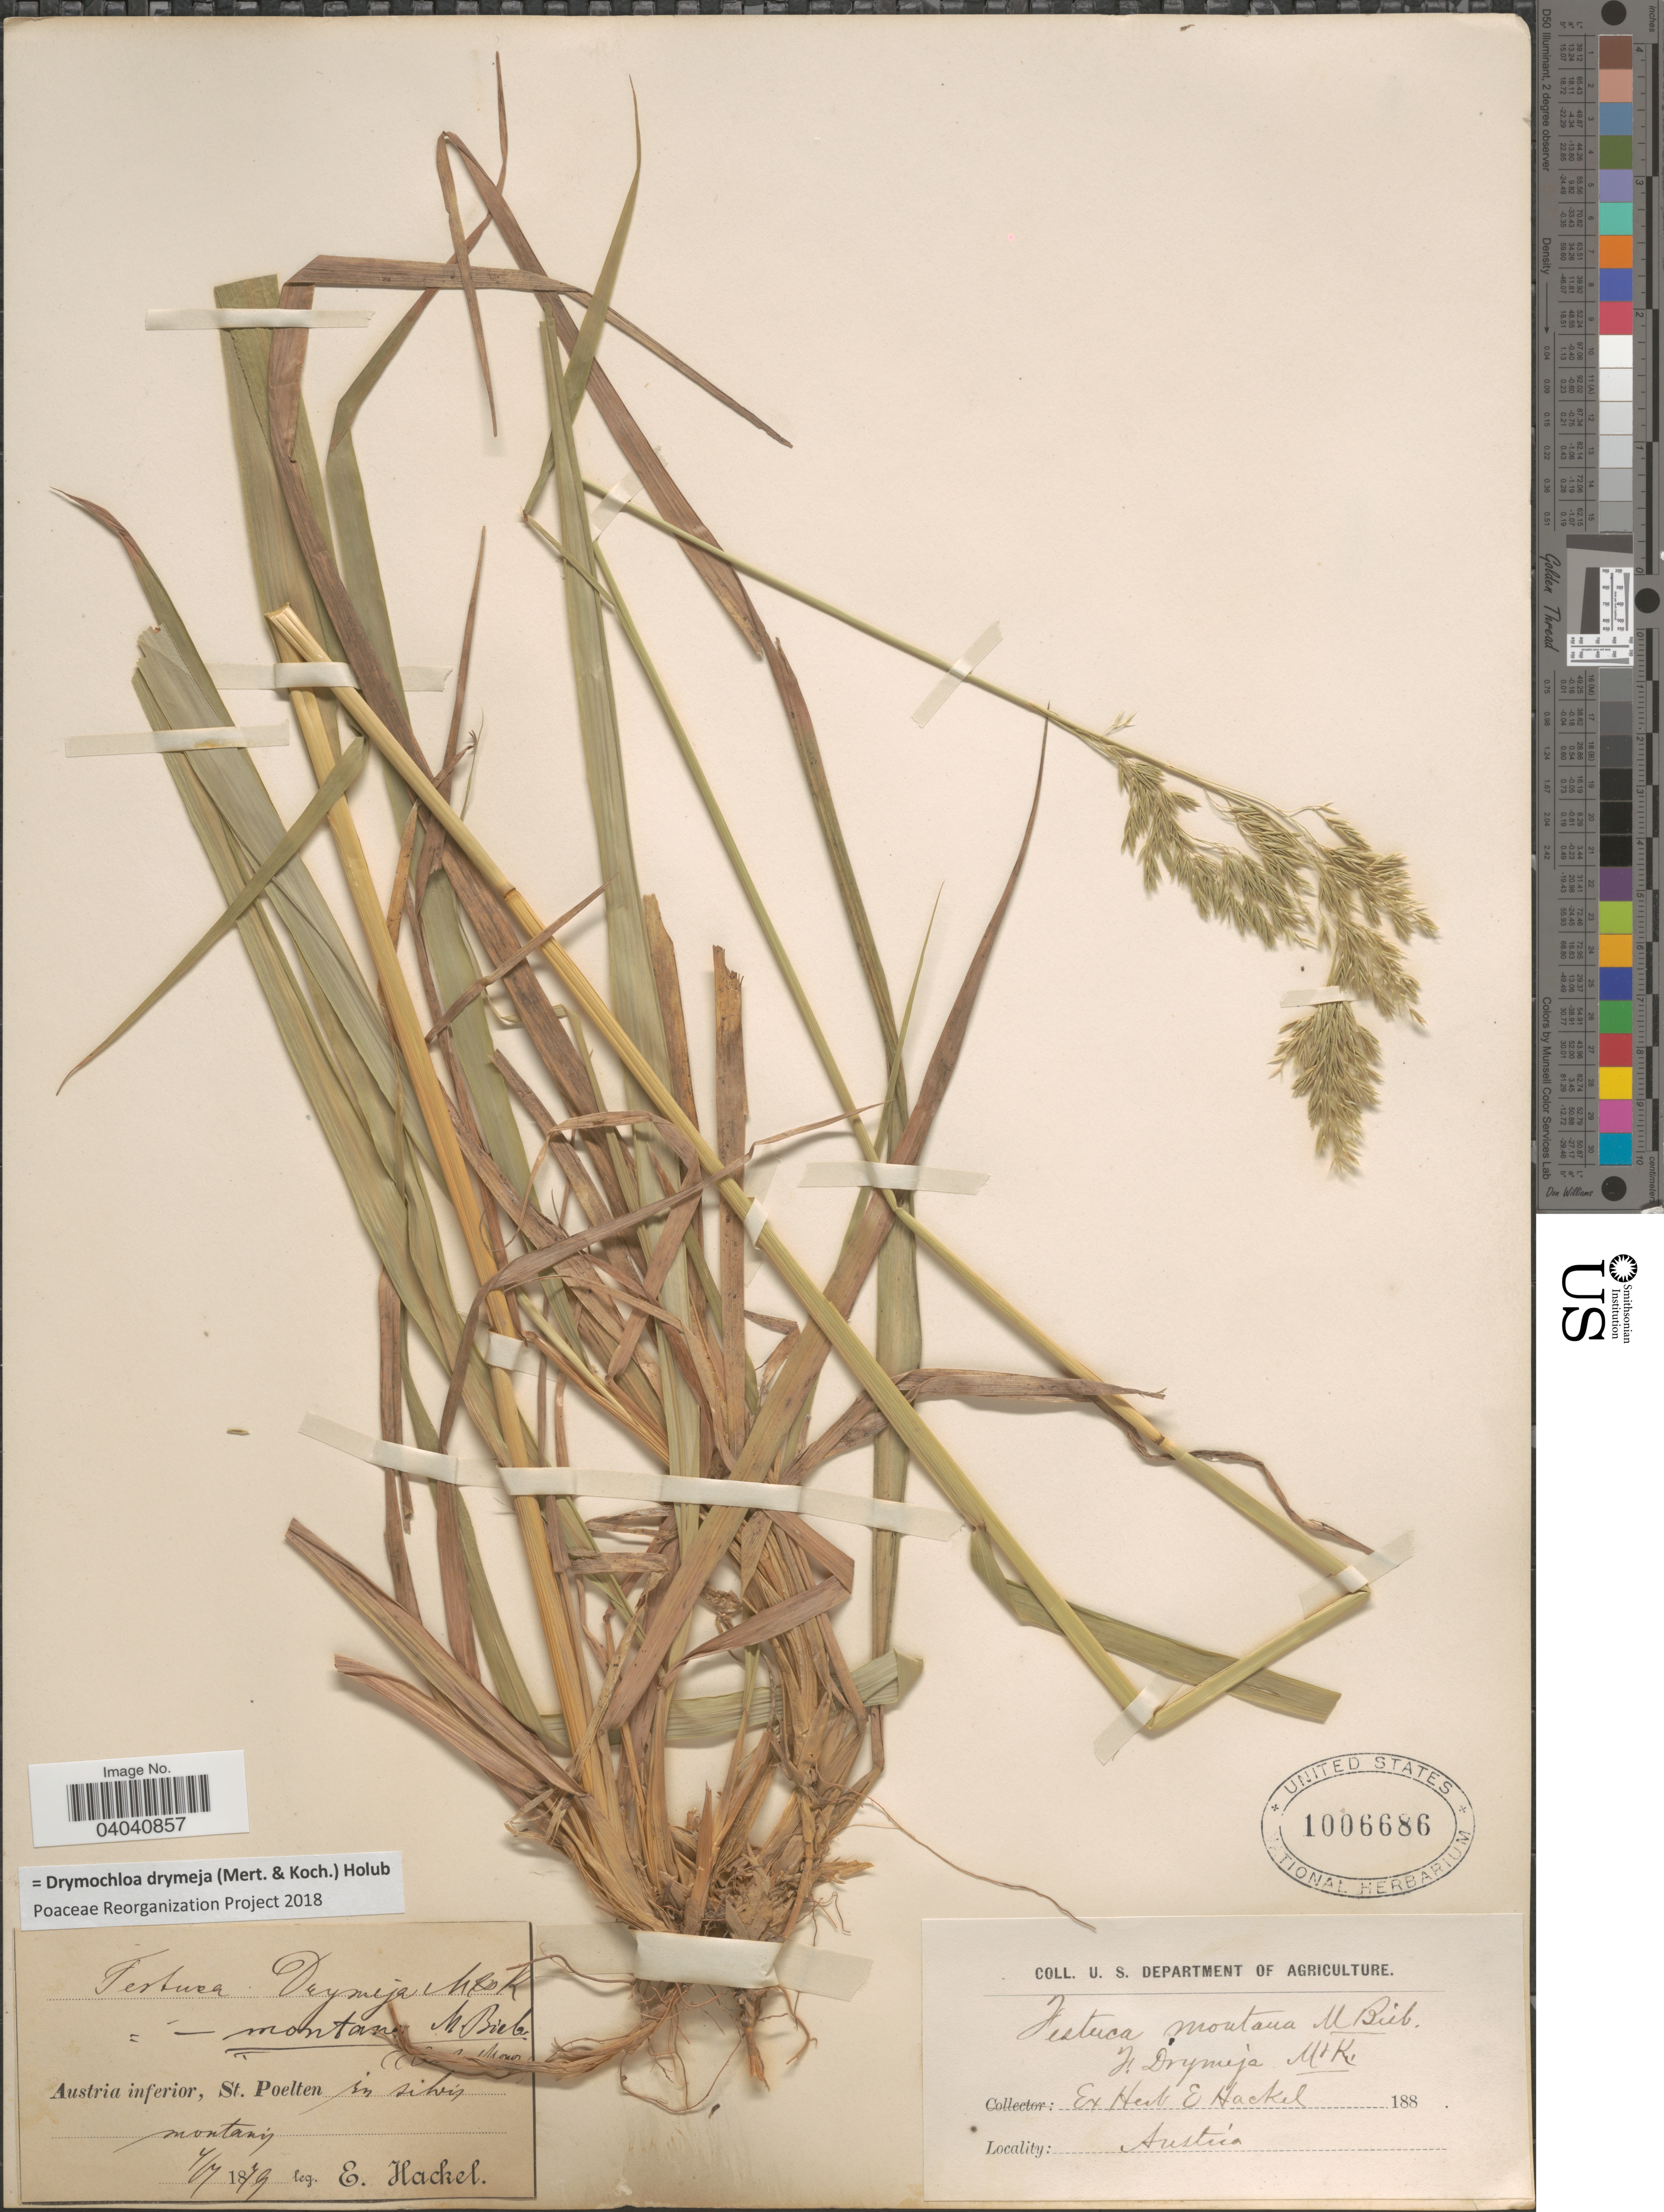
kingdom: Plantae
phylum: Tracheophyta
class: Liliopsida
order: Poales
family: Poaceae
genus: Drymochloa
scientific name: Drymochloa drymeja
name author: (Mert. & W.D.J. Koch) Holub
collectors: E. Hackel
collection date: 1879-07-07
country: Austria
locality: Austria inferior, St. Poelten in silvis montanis.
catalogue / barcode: US 1006686